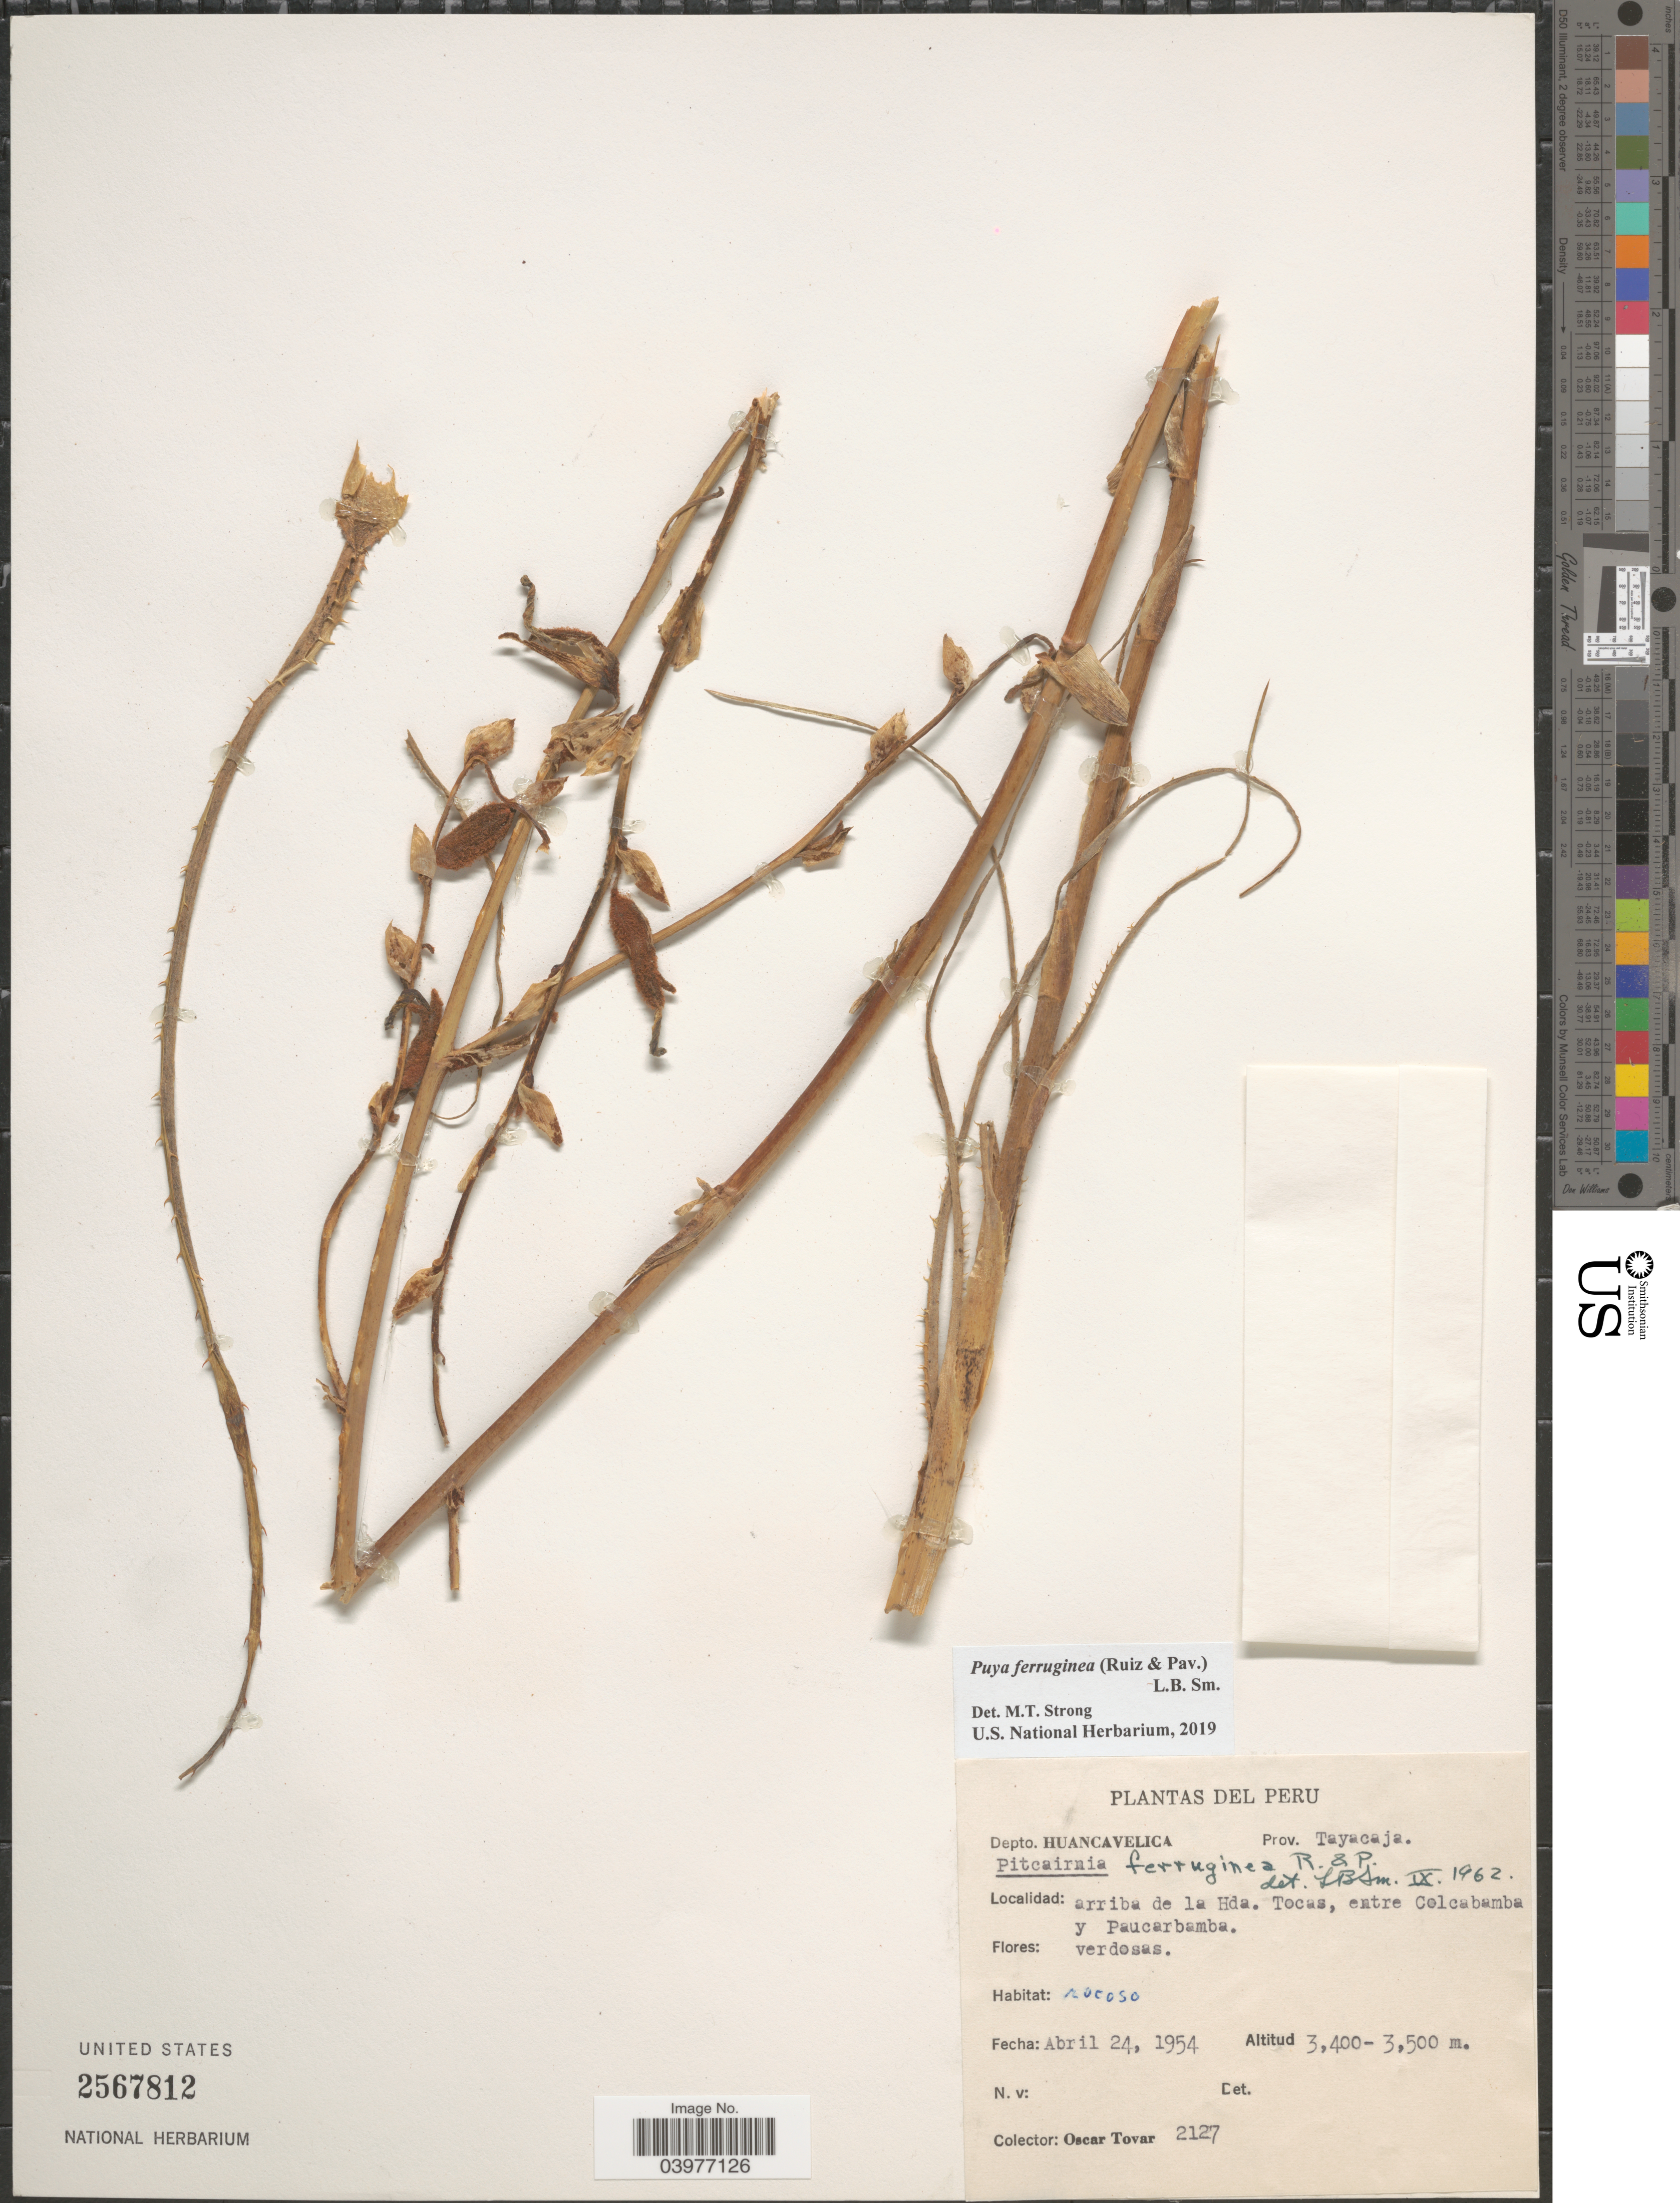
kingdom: Plantae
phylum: Tracheophyta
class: Liliopsida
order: Poales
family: Bromeliaceae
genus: Puya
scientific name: Puya ferruginea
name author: (Ruiz & Pav.) L.B. Sm.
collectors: Ó. Tovar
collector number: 2127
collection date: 1954-04-24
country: Peru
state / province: Huancavelica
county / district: Tayacaja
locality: Depto. Huancavelica. Prov. Tayacaja. Arriba de la Hda. Tocas, entre Colcabamba y Paucarbamba.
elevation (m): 3400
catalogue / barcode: US 2567812